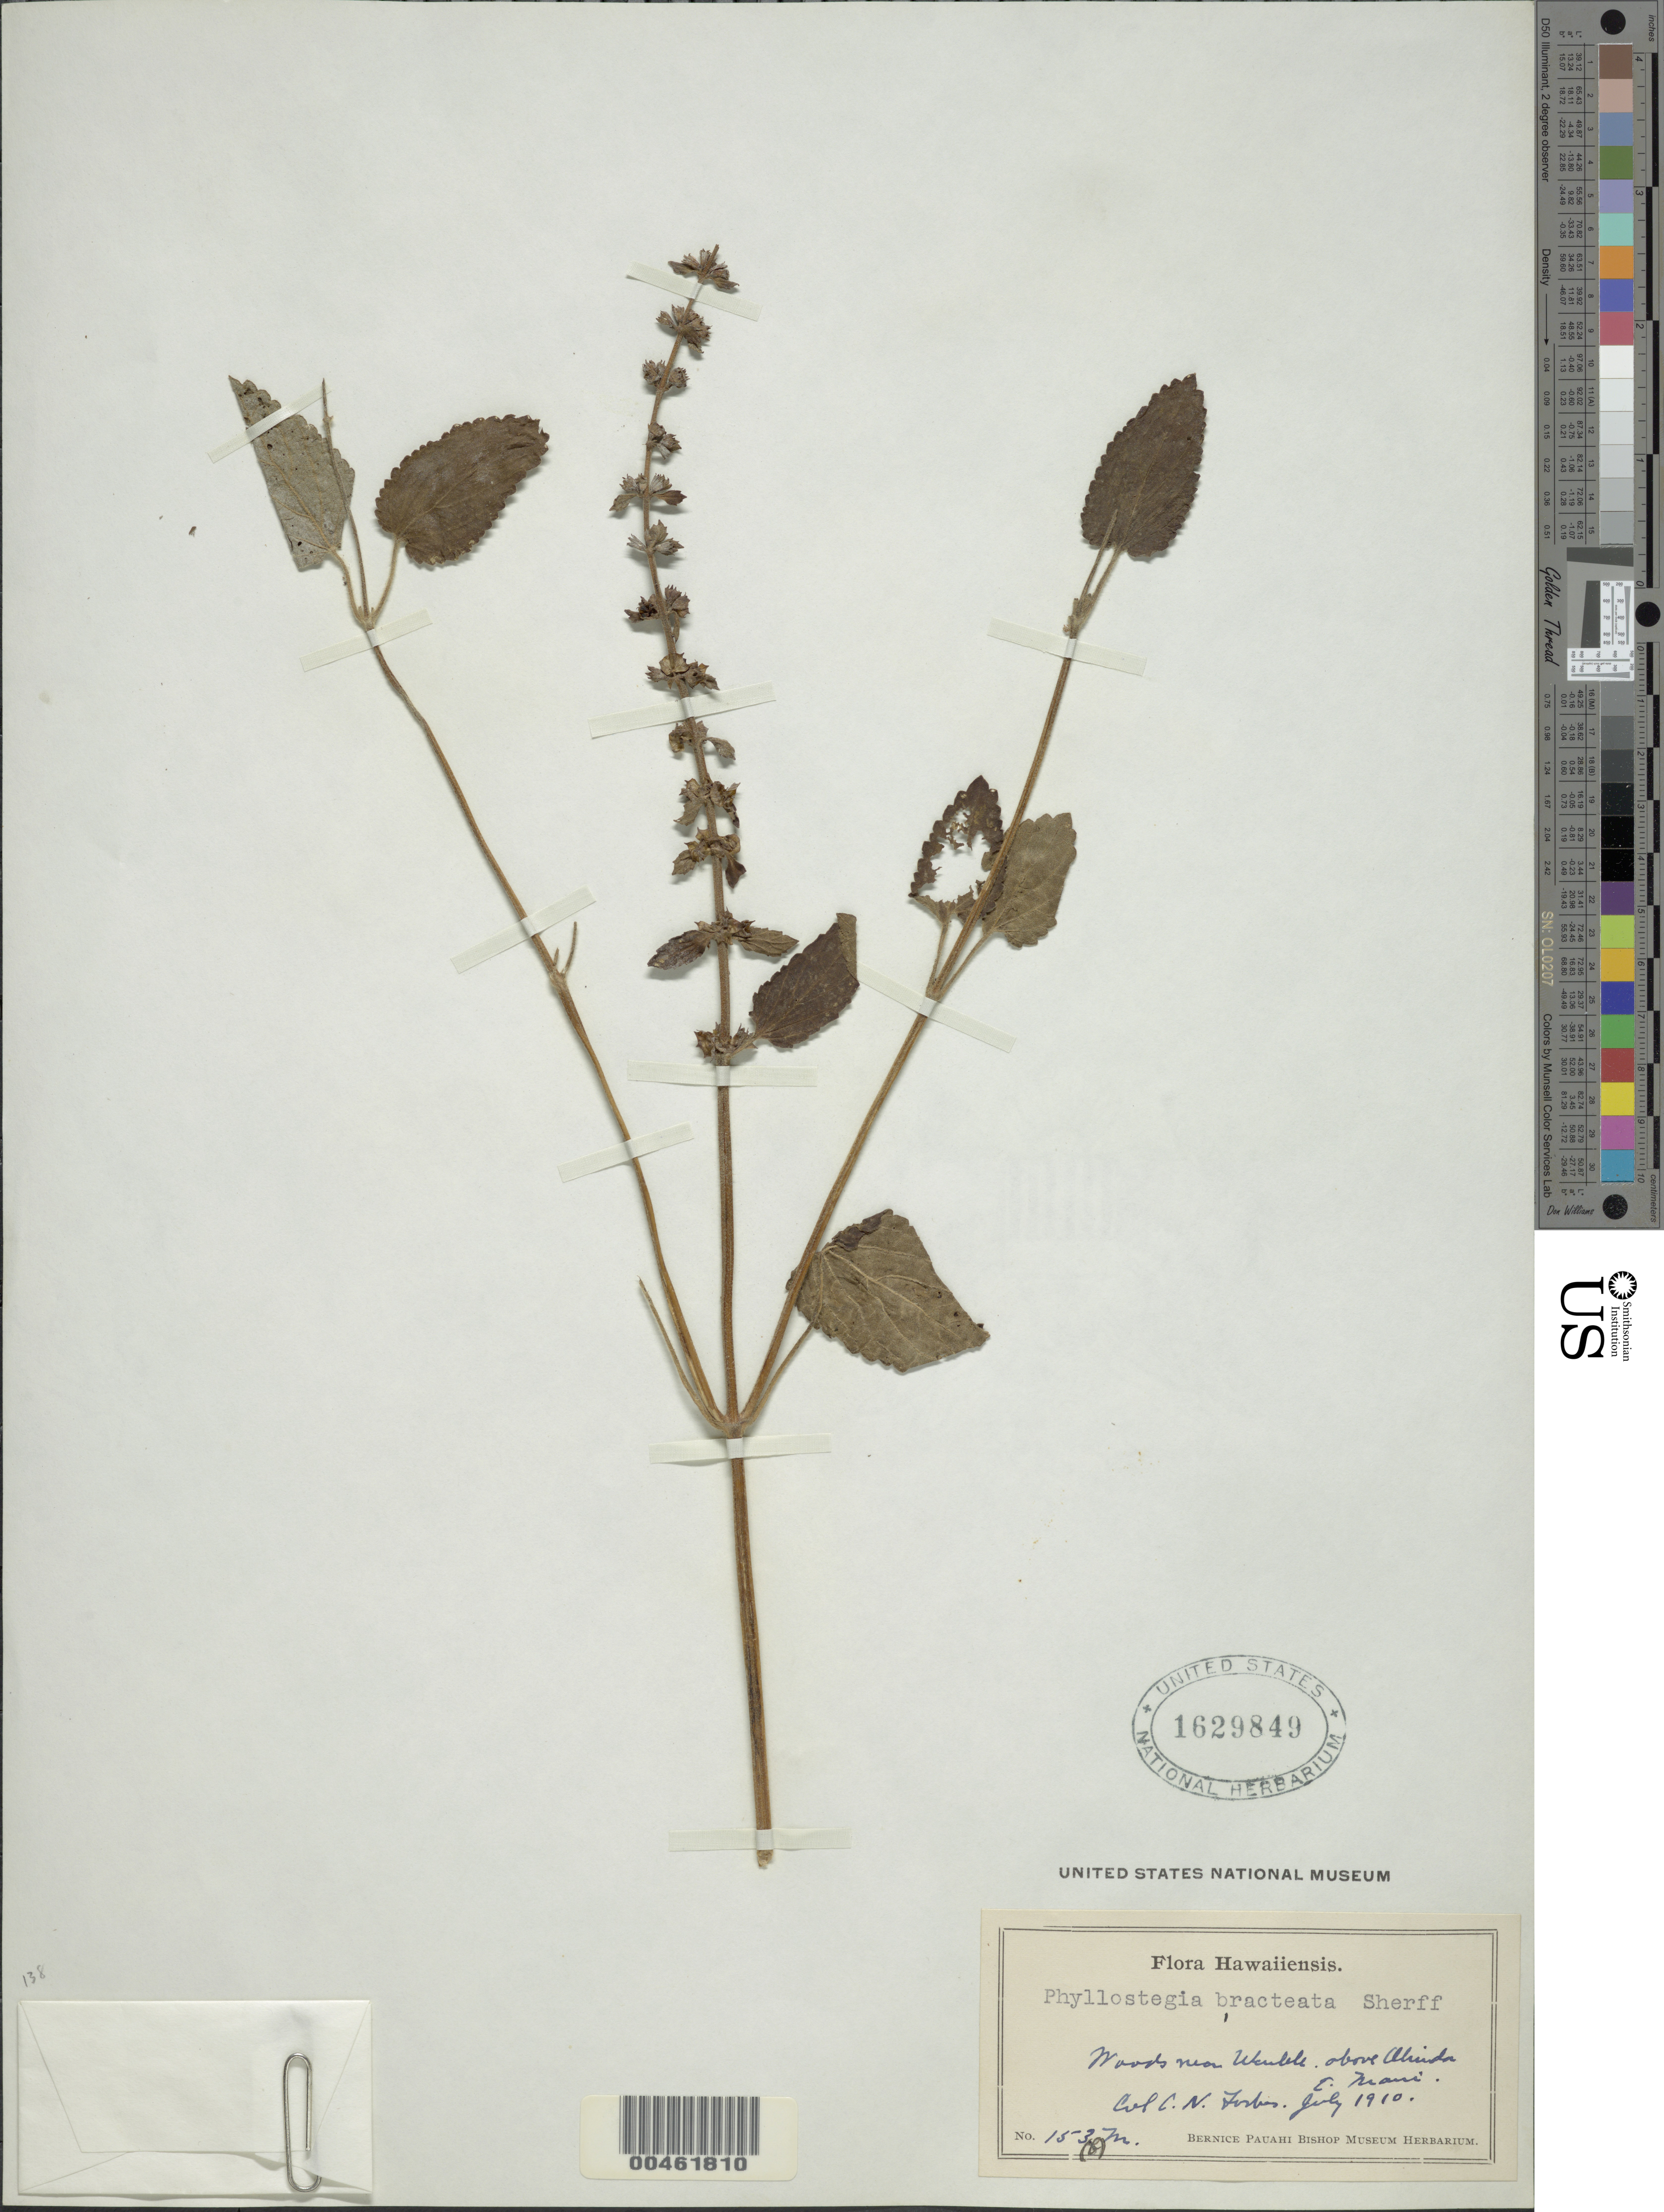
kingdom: Plantae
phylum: Tracheophyta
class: Magnoliopsida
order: Lamiales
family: Lamiaceae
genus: Phyllostegia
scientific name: Phyllostegia bracteata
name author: Sherff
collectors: C. N. Forbes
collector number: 153.M.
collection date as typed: Jul 1910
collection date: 1910-07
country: United States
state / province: Hawaii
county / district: Maui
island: Maui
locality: Woods near Ukulele, above Olinda, E Maui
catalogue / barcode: US 1629849